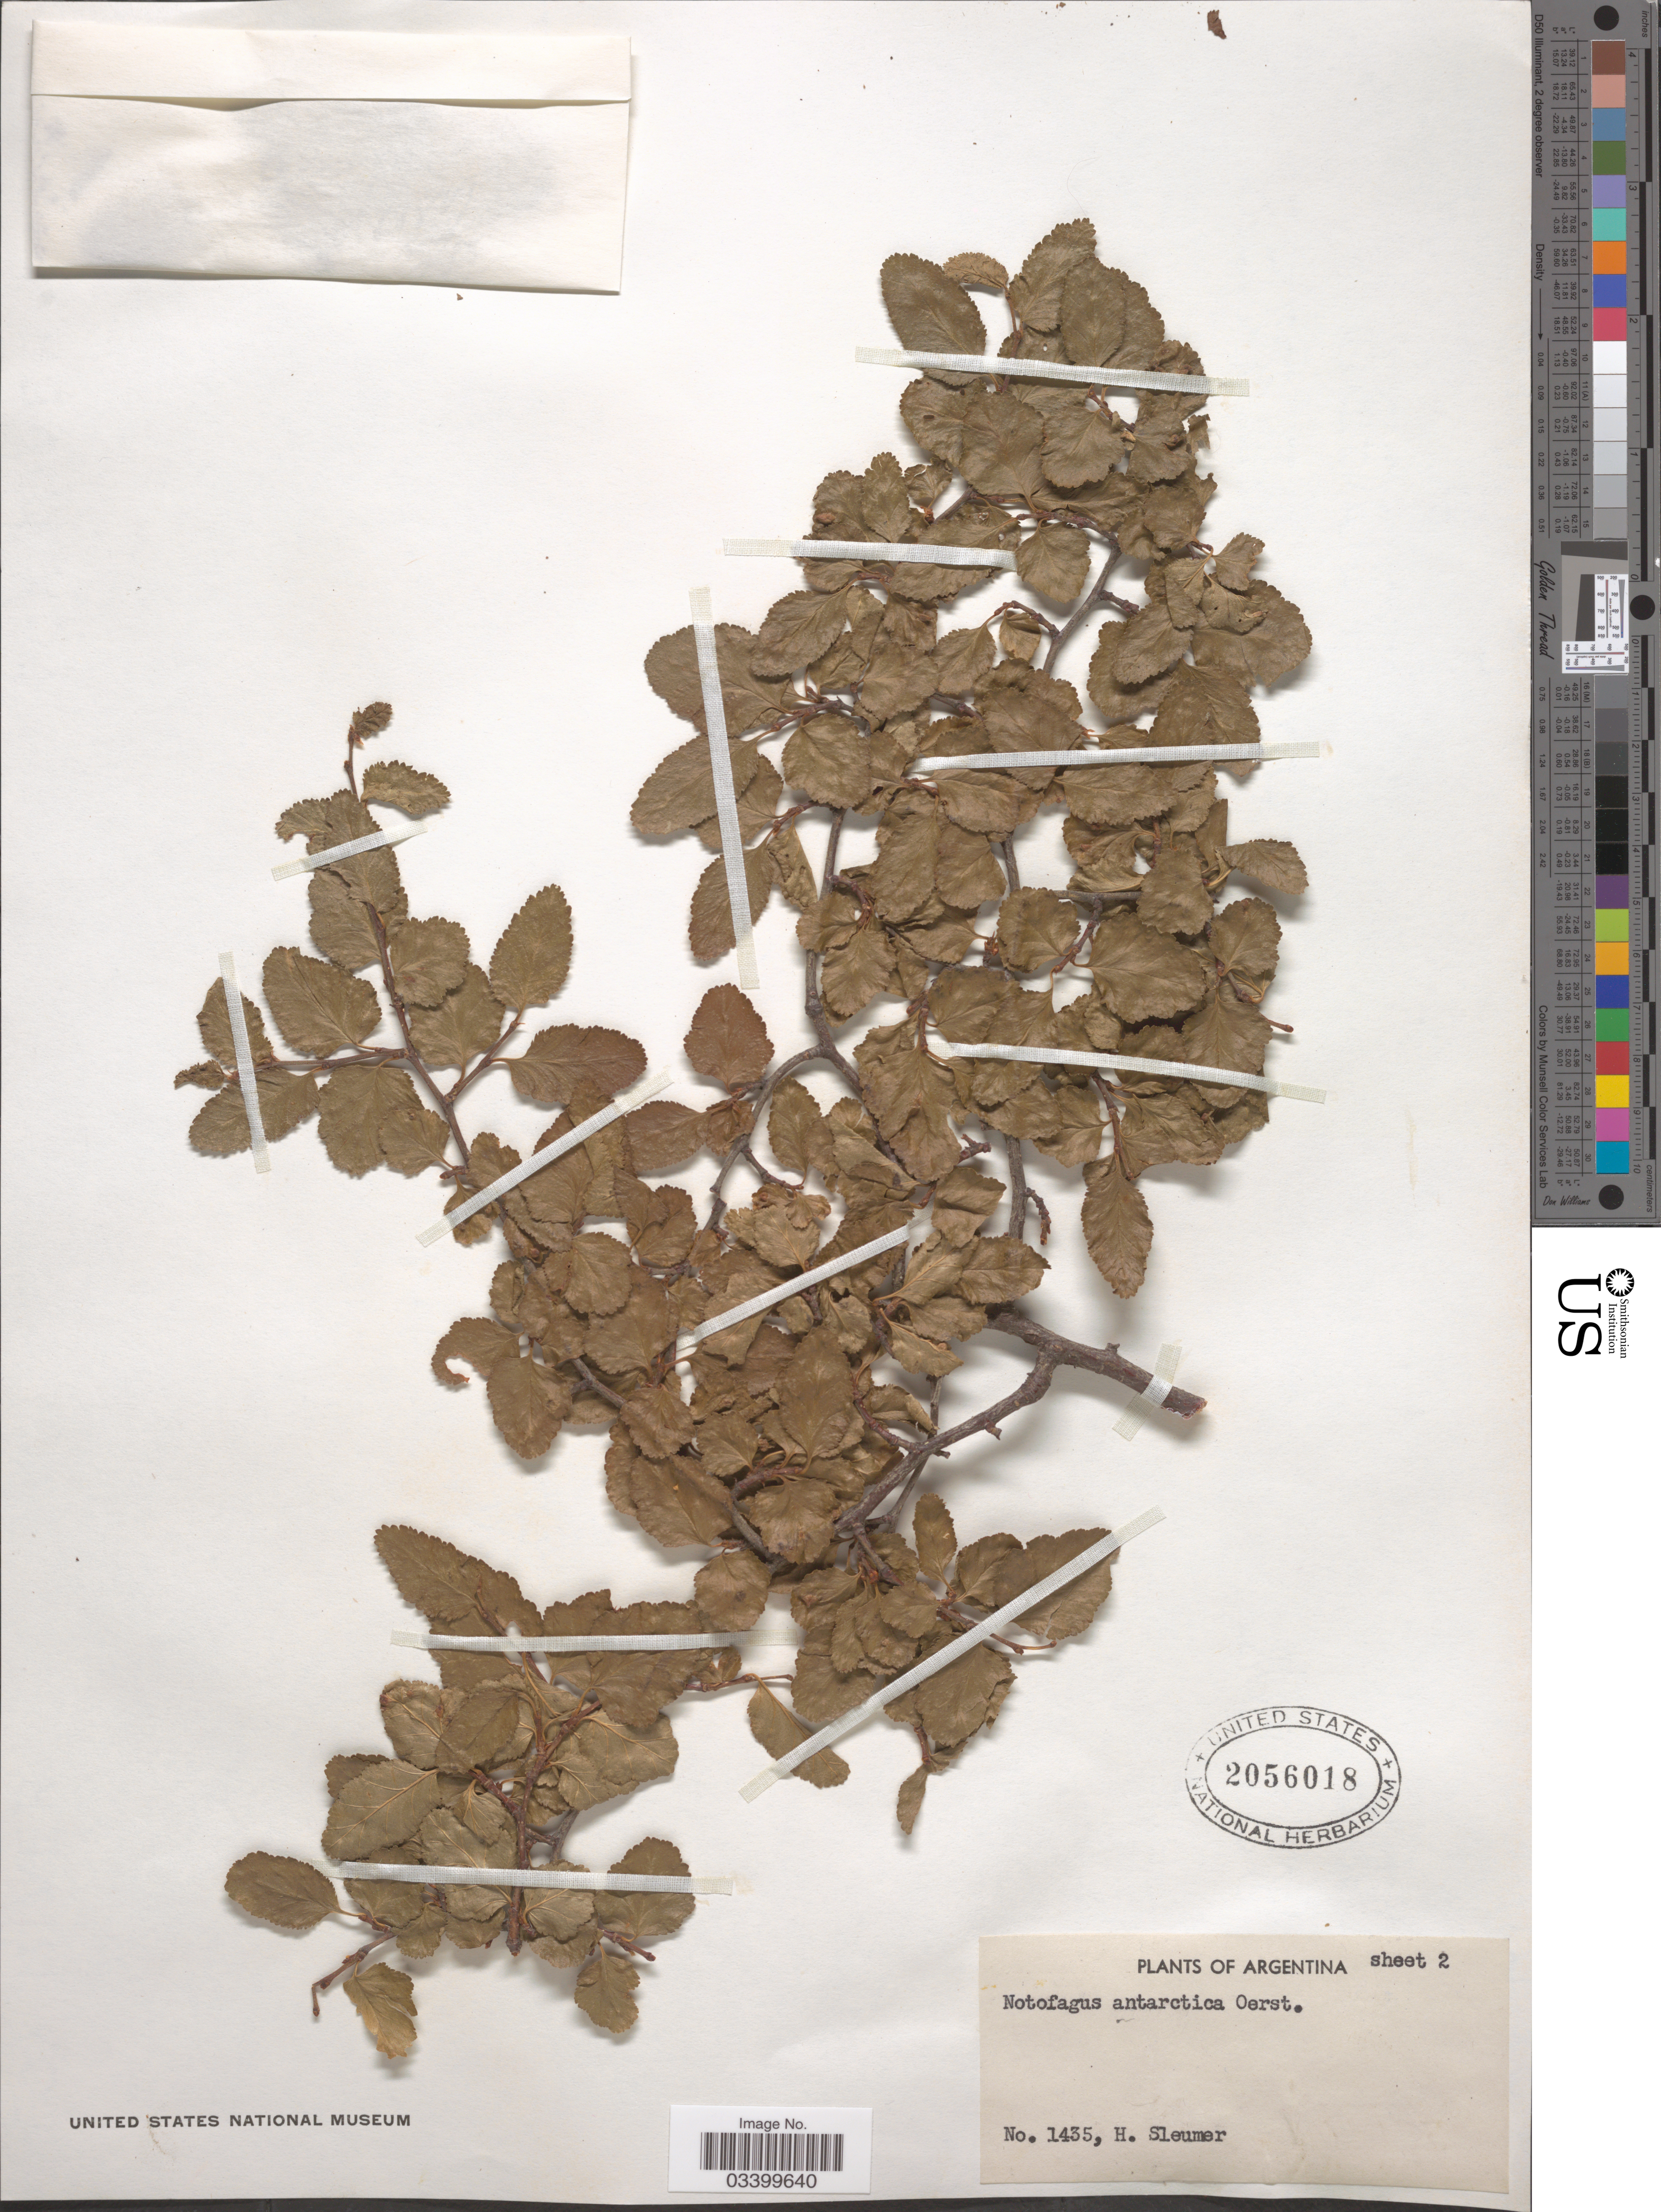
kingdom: Plantae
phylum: Tracheophyta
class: Magnoliopsida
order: Fagales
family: Nothofagaceae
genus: Nothofagus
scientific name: Nothofagus antarctica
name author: (G. Forst.) Oerst.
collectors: H. O. Sleumer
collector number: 1435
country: Argentina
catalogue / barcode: US 2056018